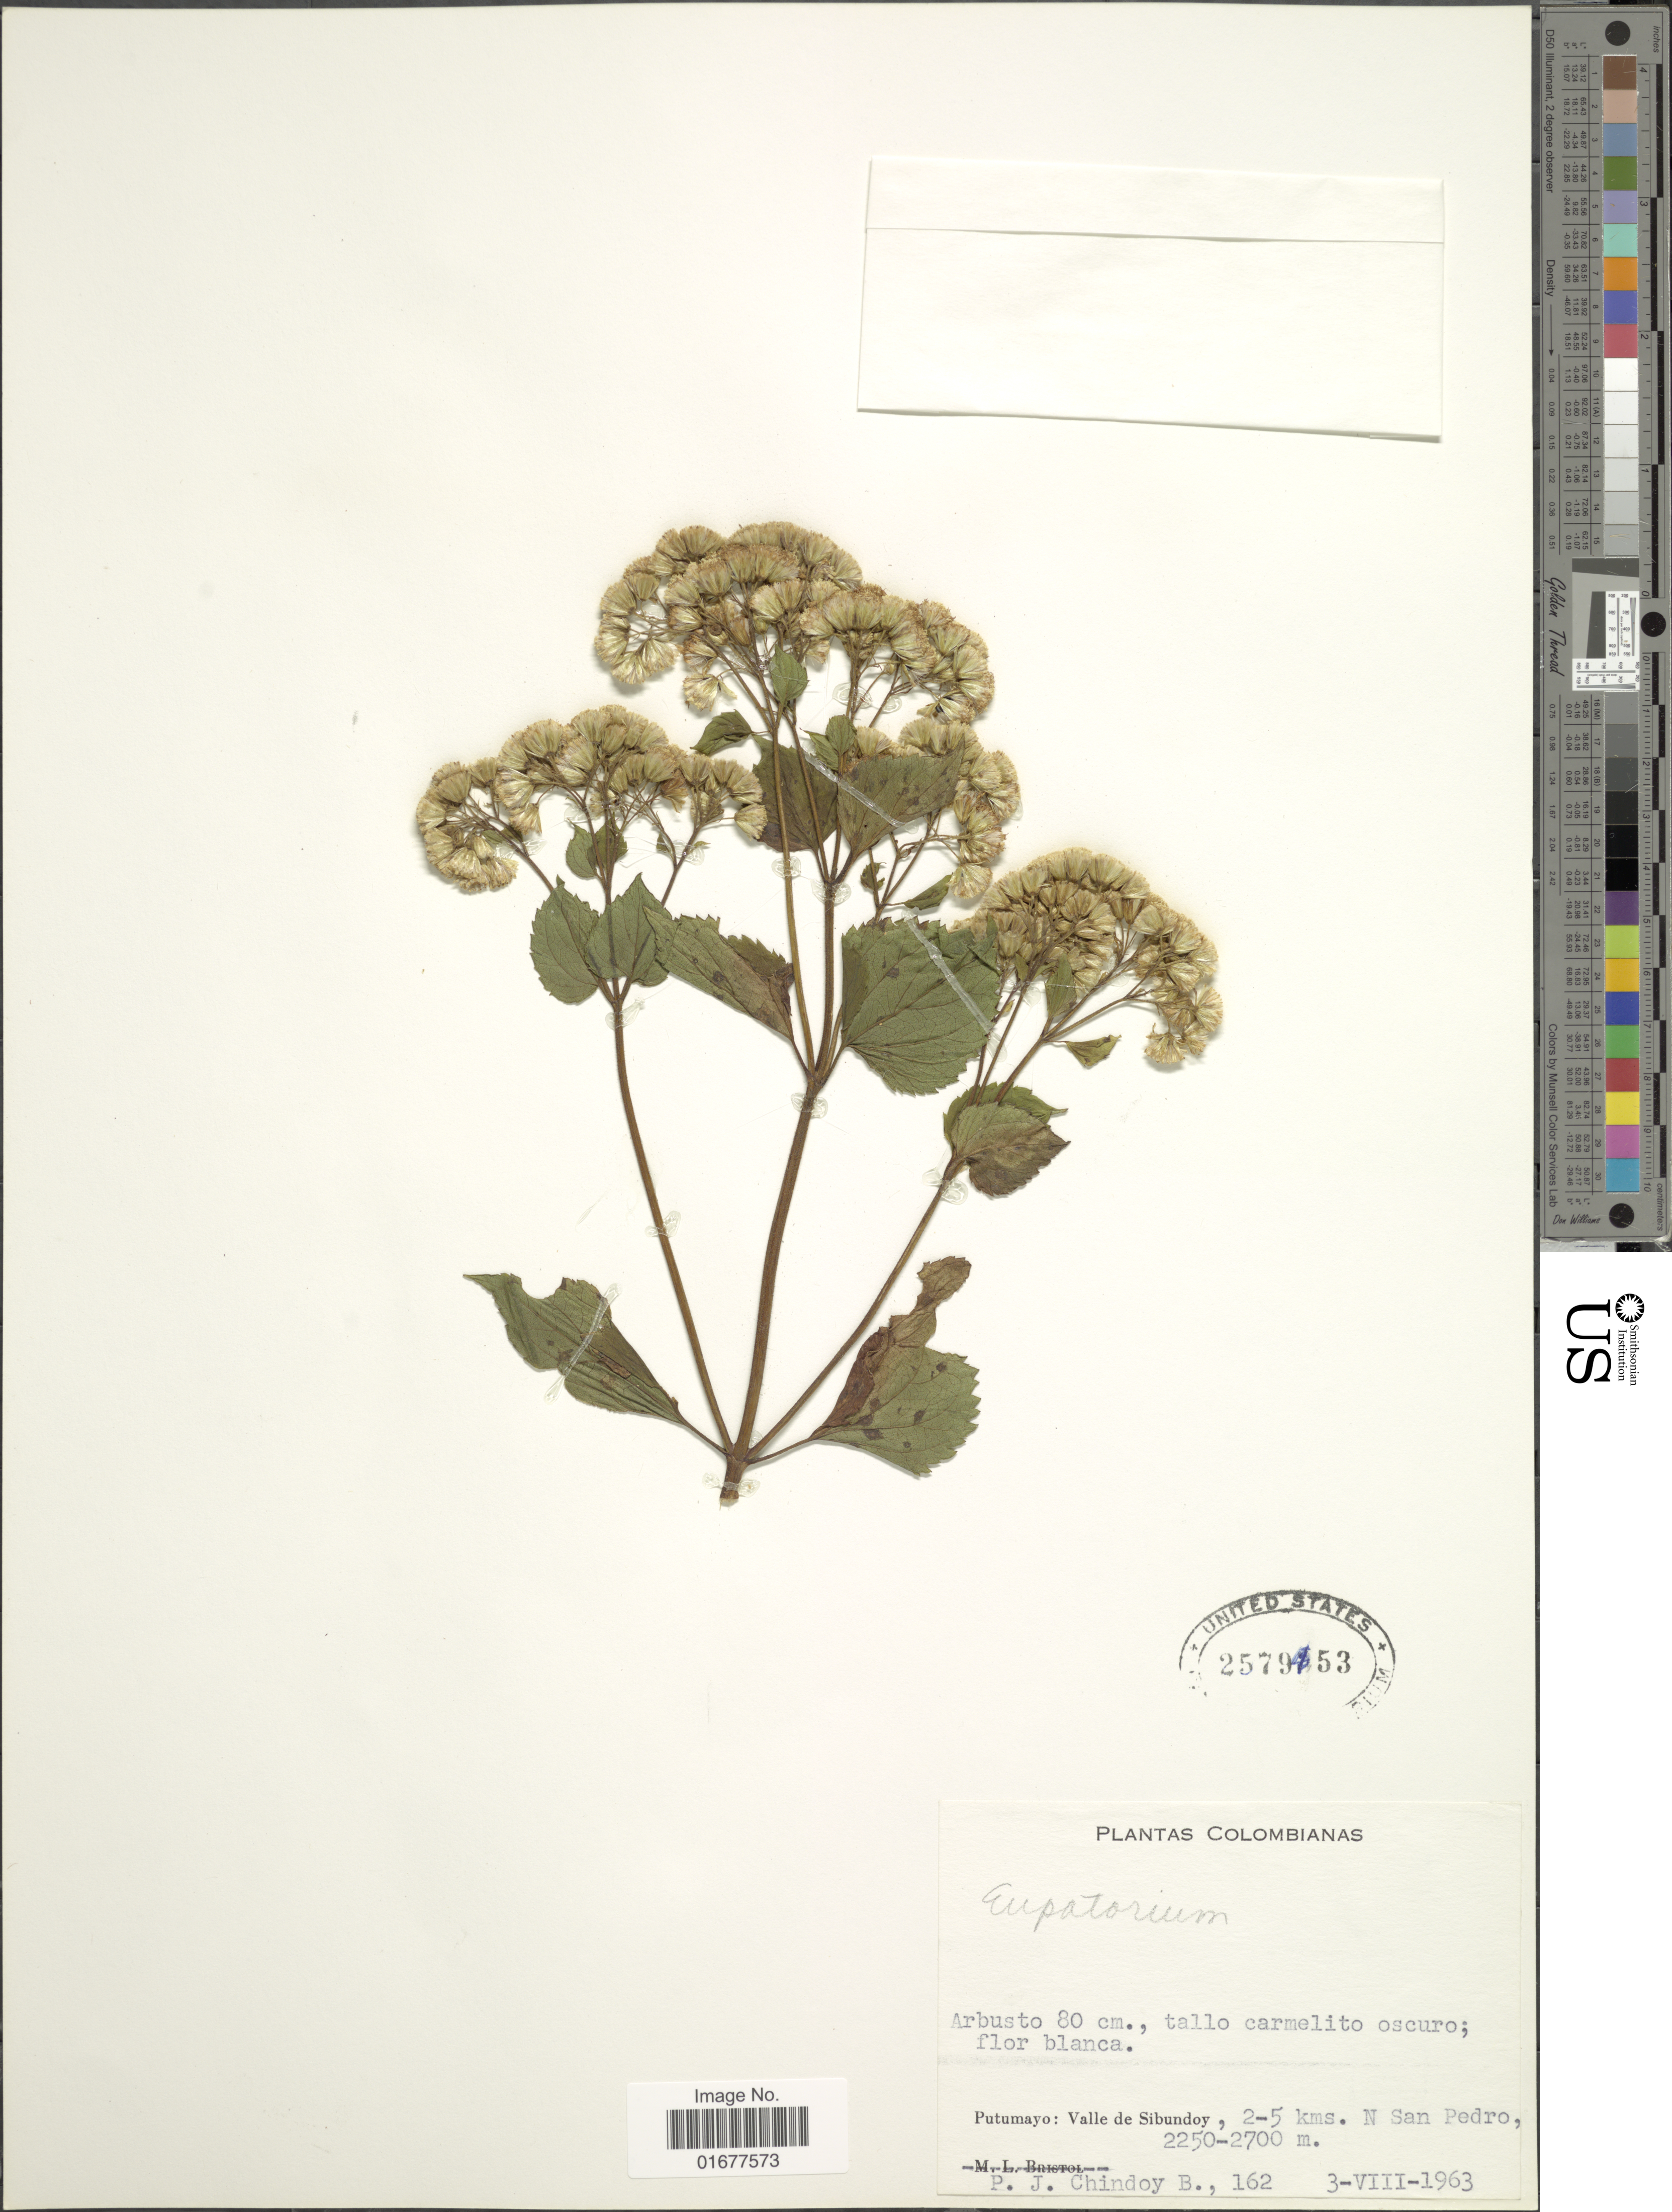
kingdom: Plantae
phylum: Tracheophyta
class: Magnoliopsida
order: Asterales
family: Asteraceae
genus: Ageratina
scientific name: Ageratina sodiroi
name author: (Hieron.) R.M. King & H. Rob.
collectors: P. Chindoy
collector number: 162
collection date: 1963-08-03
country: Colombia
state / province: Putumayo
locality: Valle de Sibundoy, 2-5 kms. N San Pedro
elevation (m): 2250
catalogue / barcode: US 2579453